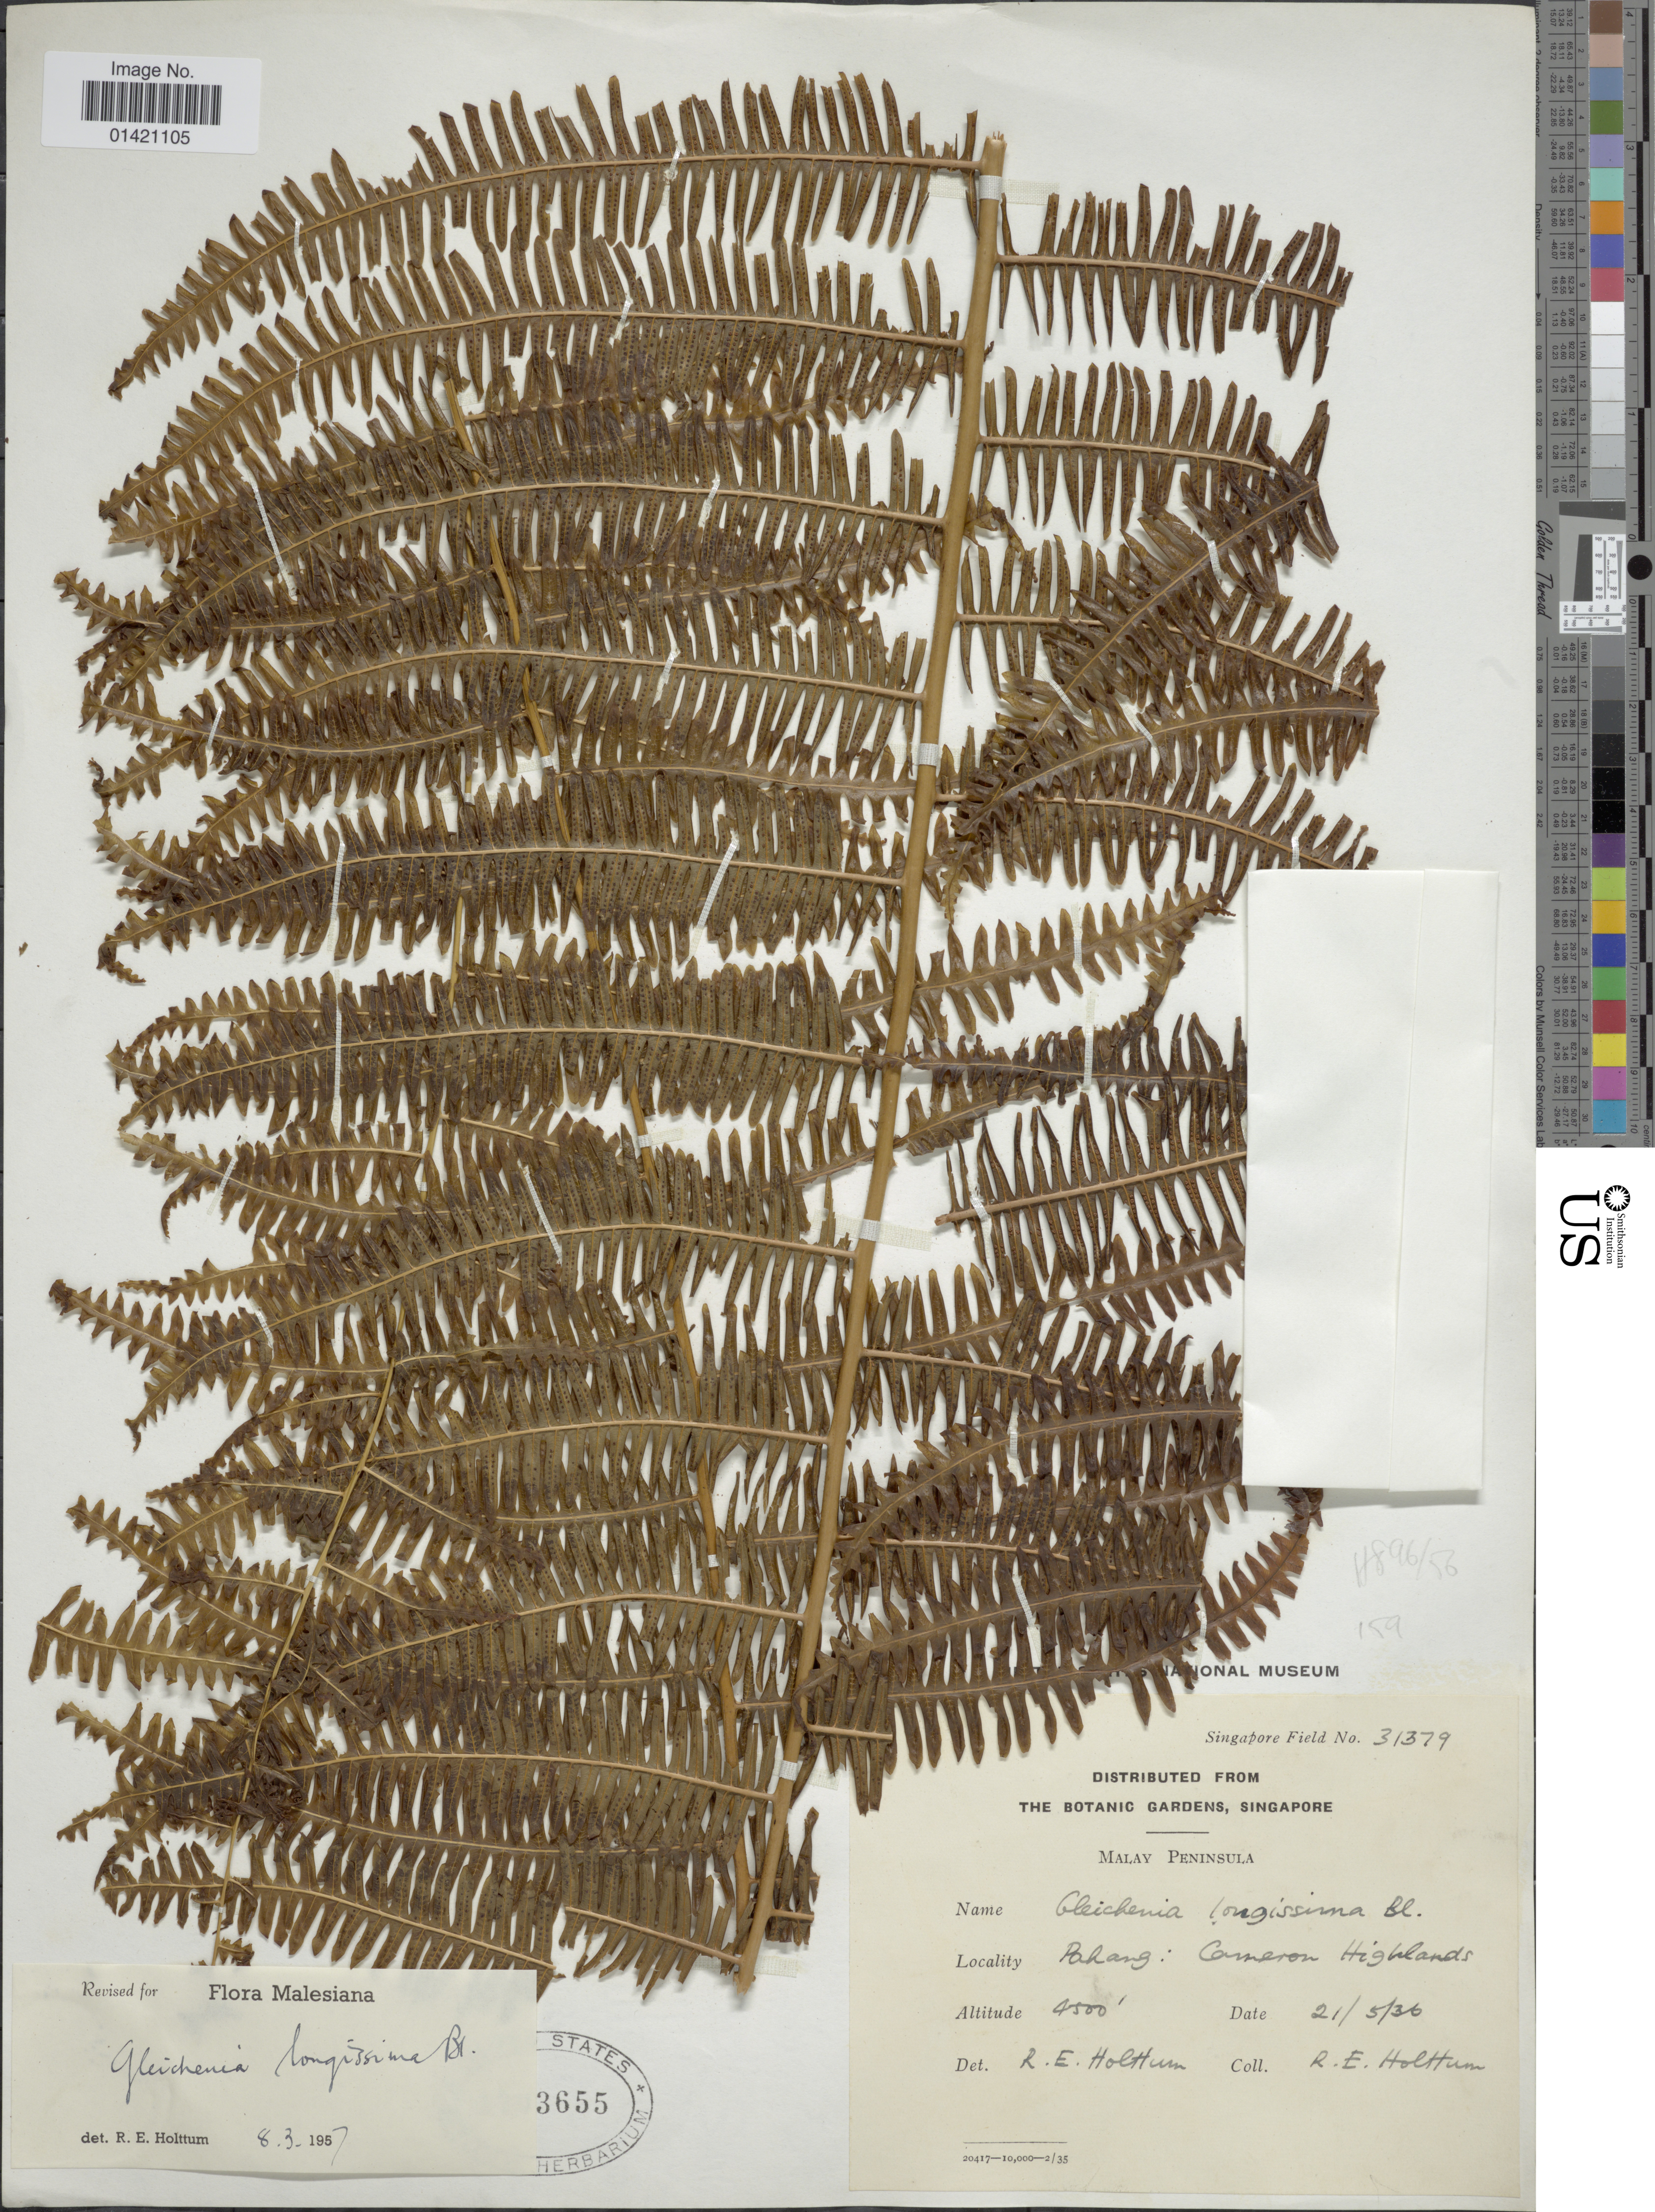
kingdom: Plantae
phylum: Tracheophyta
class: Polypodiopsida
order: Gleicheniales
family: Gleicheniaceae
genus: Diplopterygium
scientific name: Diplopterygium longissimum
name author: (Blume) Nakai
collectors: R. E. Holttum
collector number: Singapore Field 31379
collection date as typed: Transcribed d/m/y: 21/5/36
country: Malaysia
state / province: Pahang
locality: Cameron Highlands. Malay Peninsula.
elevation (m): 1372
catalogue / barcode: US 3655